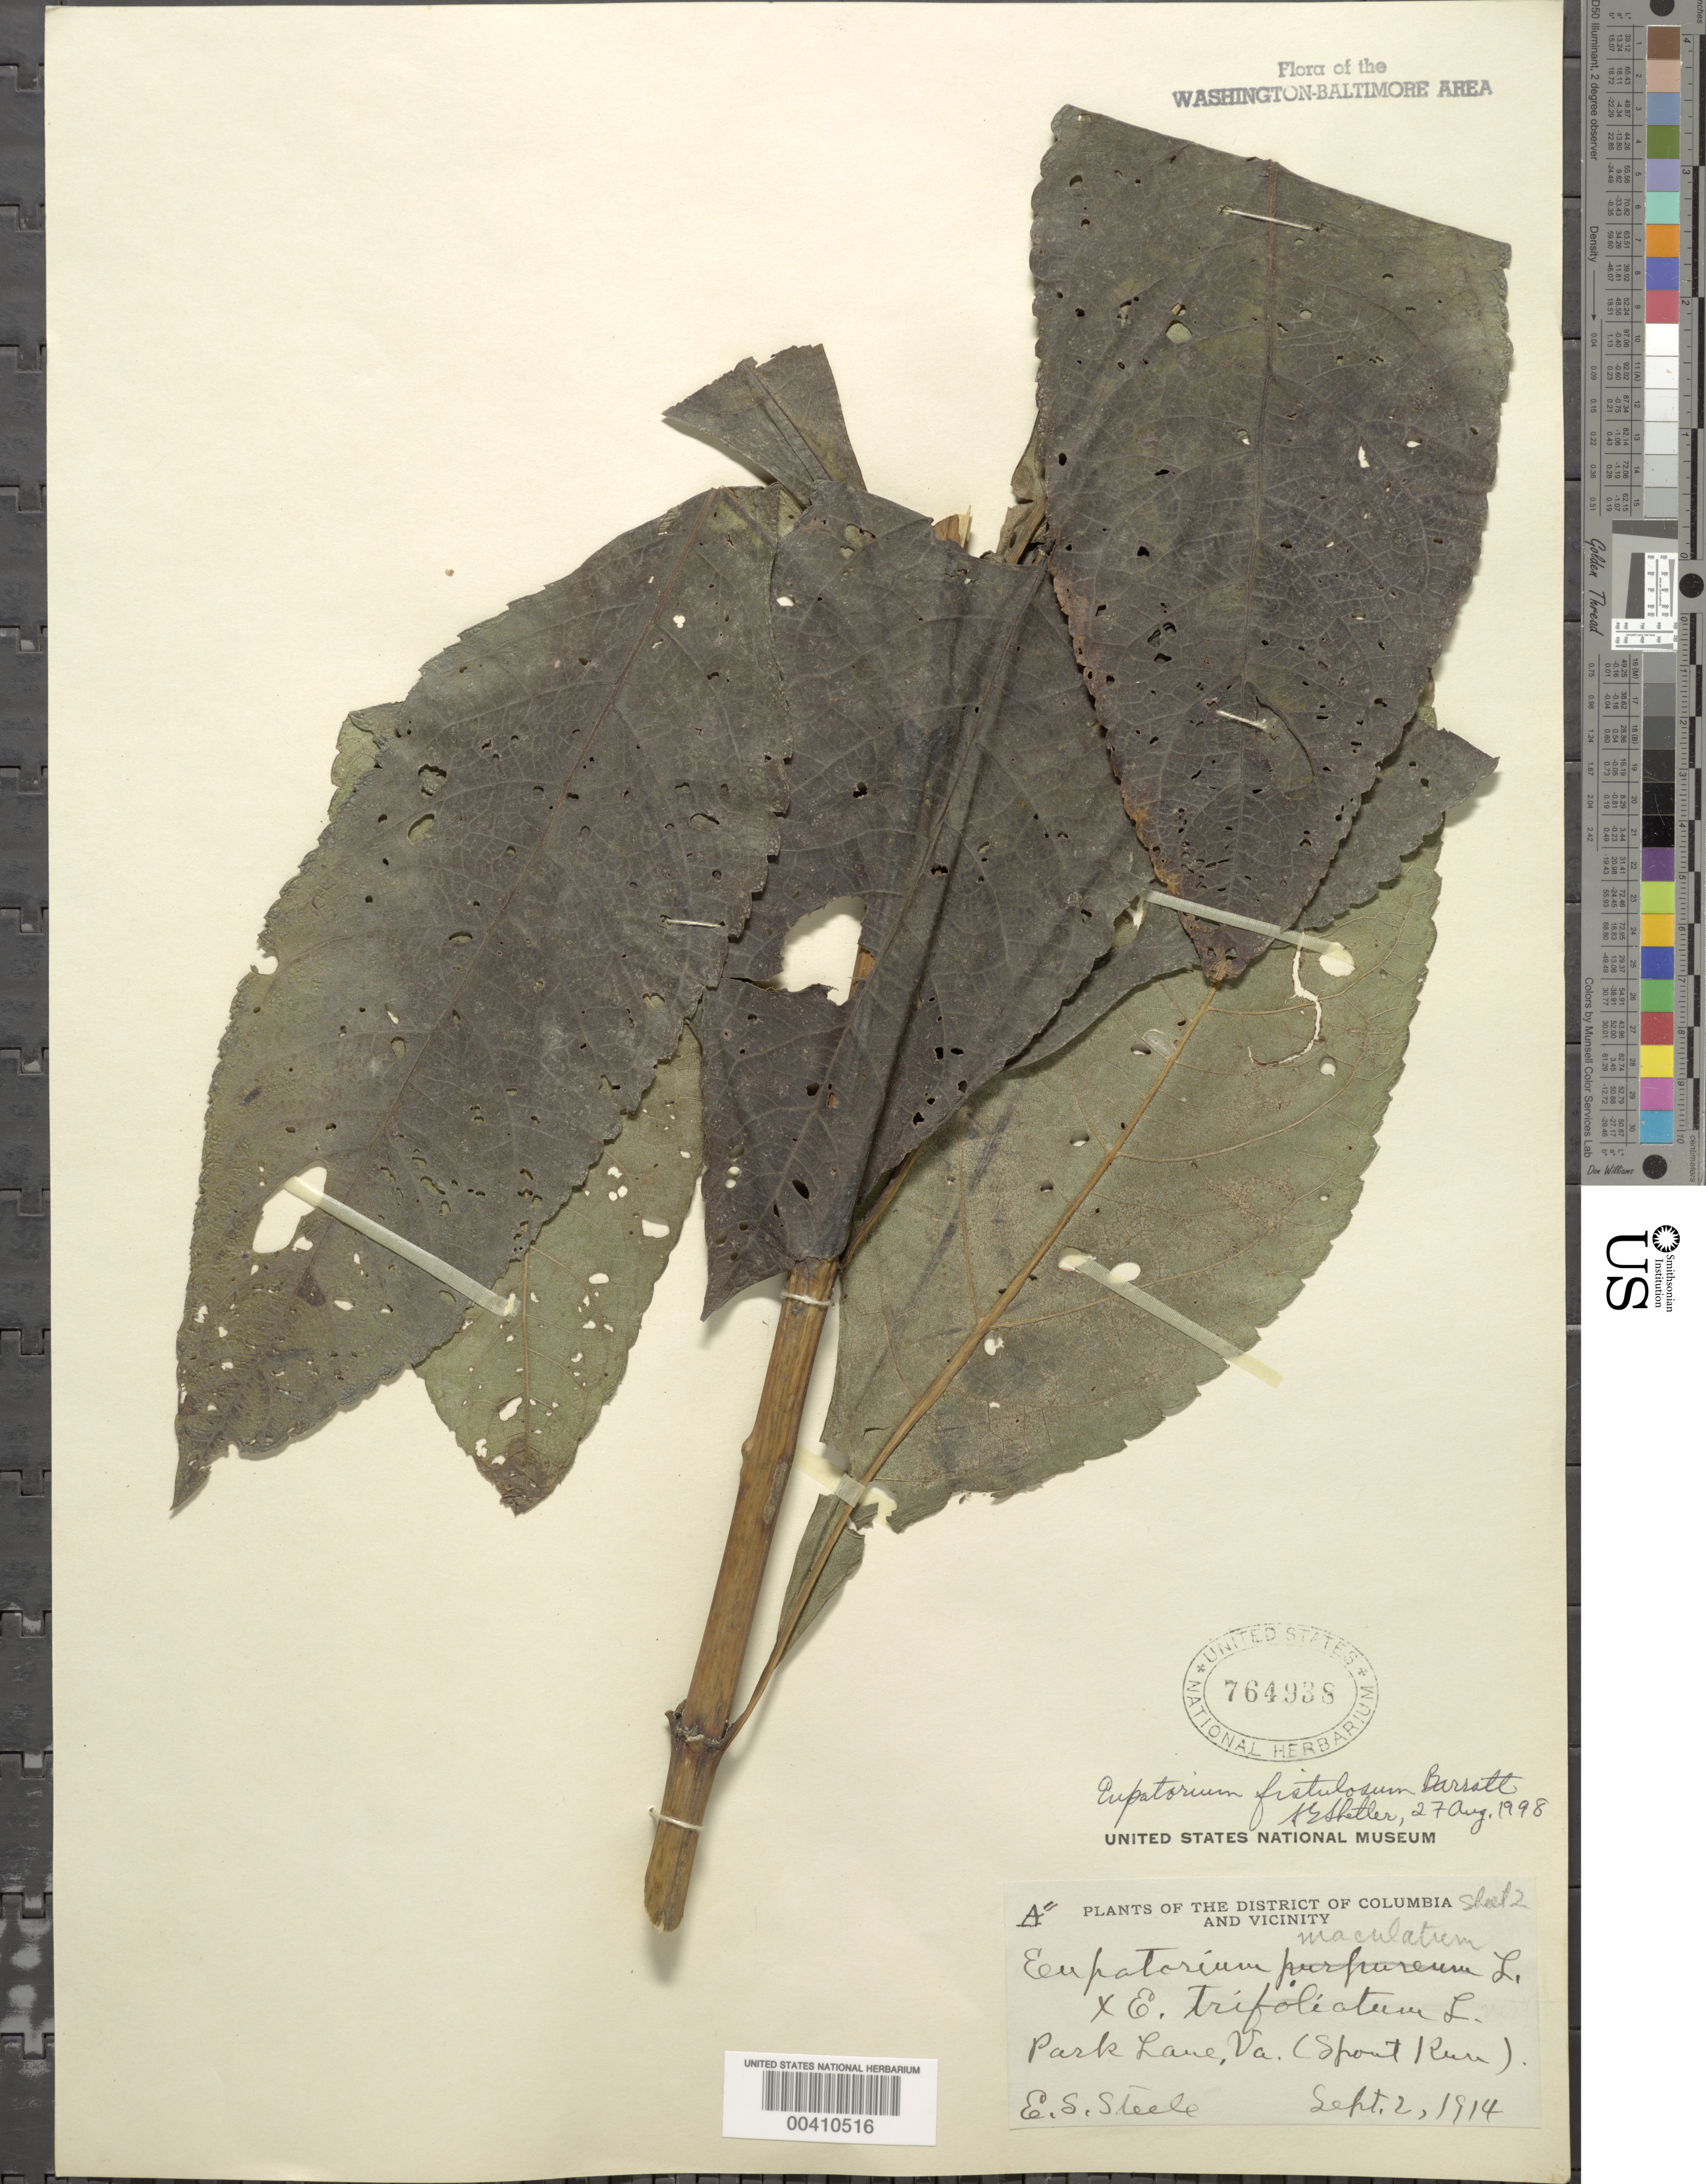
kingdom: Plantae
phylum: Tracheophyta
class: Magnoliopsida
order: Asterales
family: Asteraceae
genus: Eupatorium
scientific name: Eupatorium fistulosum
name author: Barratt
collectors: E. Steele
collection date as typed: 02 Sep 1914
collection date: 1914-09-02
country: United States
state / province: Virginia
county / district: Fairfax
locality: Park Lane, Spout Run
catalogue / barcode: US 764938